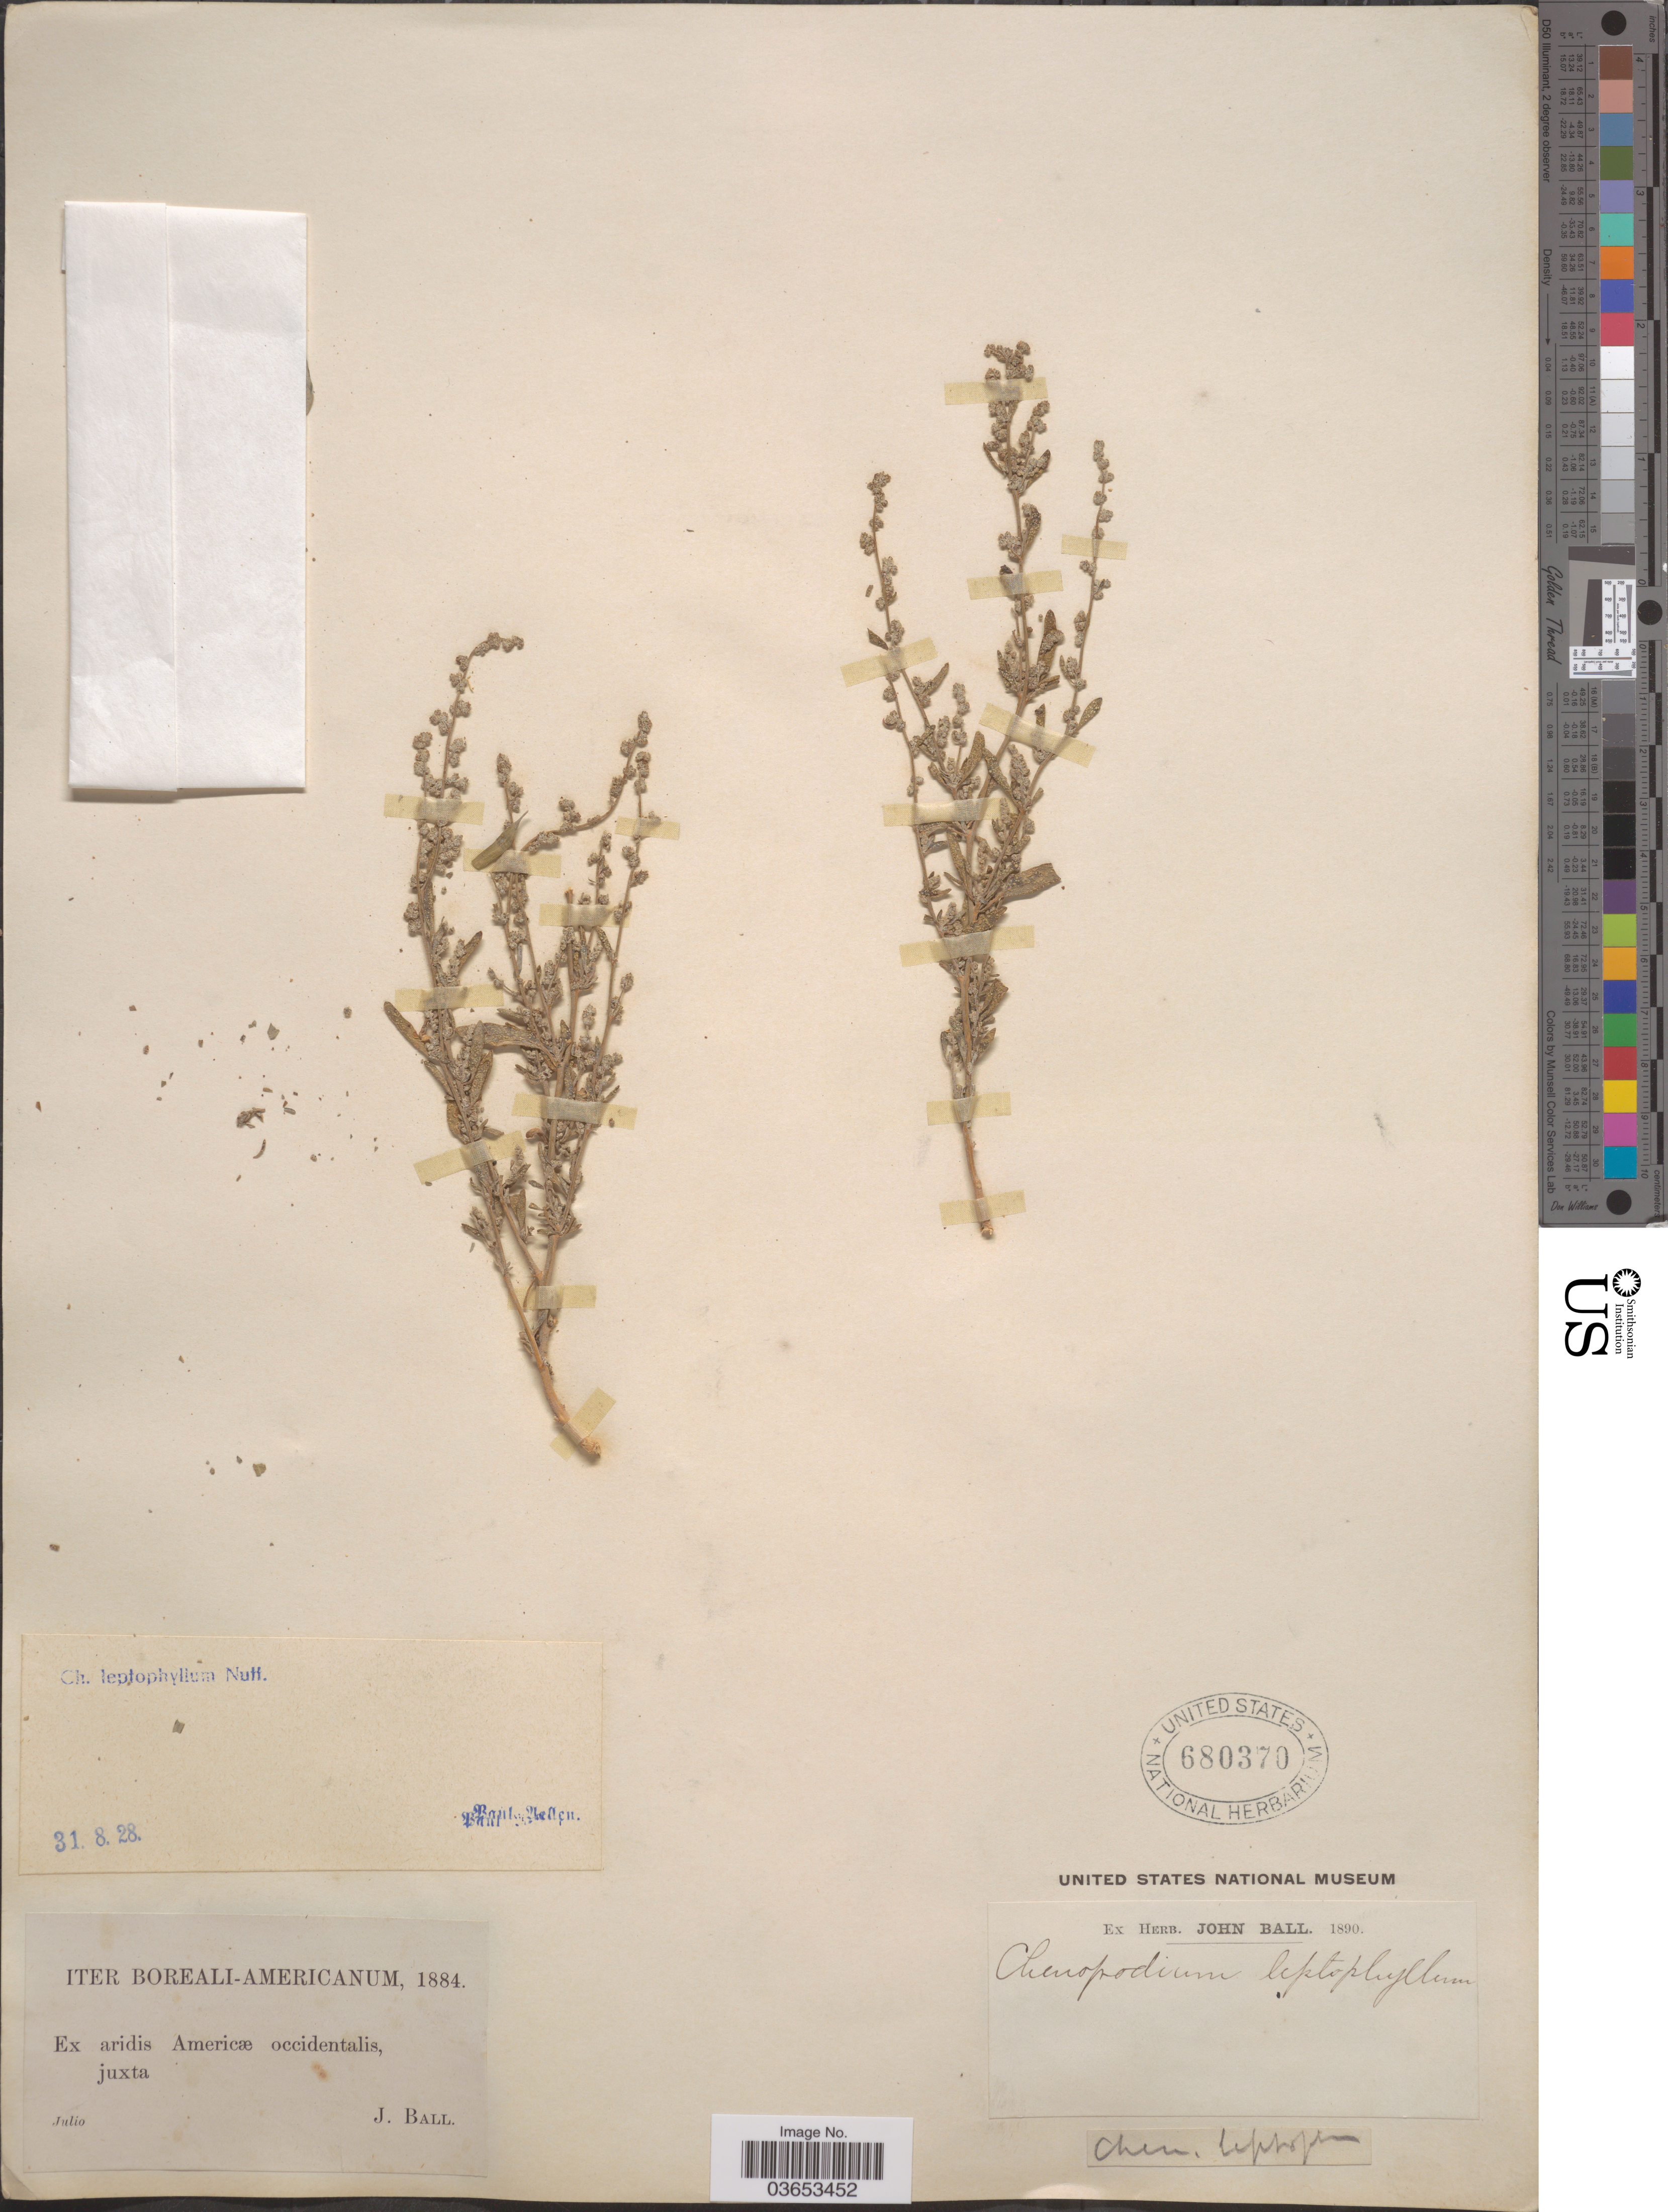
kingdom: Plantae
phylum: Tracheophyta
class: Magnoliopsida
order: Caryophyllales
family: Amaranthaceae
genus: Chenopodium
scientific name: Chenopodium leptophyllum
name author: (Moq.) Nutt. ex S. Watson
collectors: J. Ball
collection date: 1884-07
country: United States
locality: Boreali-Americanum. Ex aridis Americæ occidentalis, juxta.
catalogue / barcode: US 680370